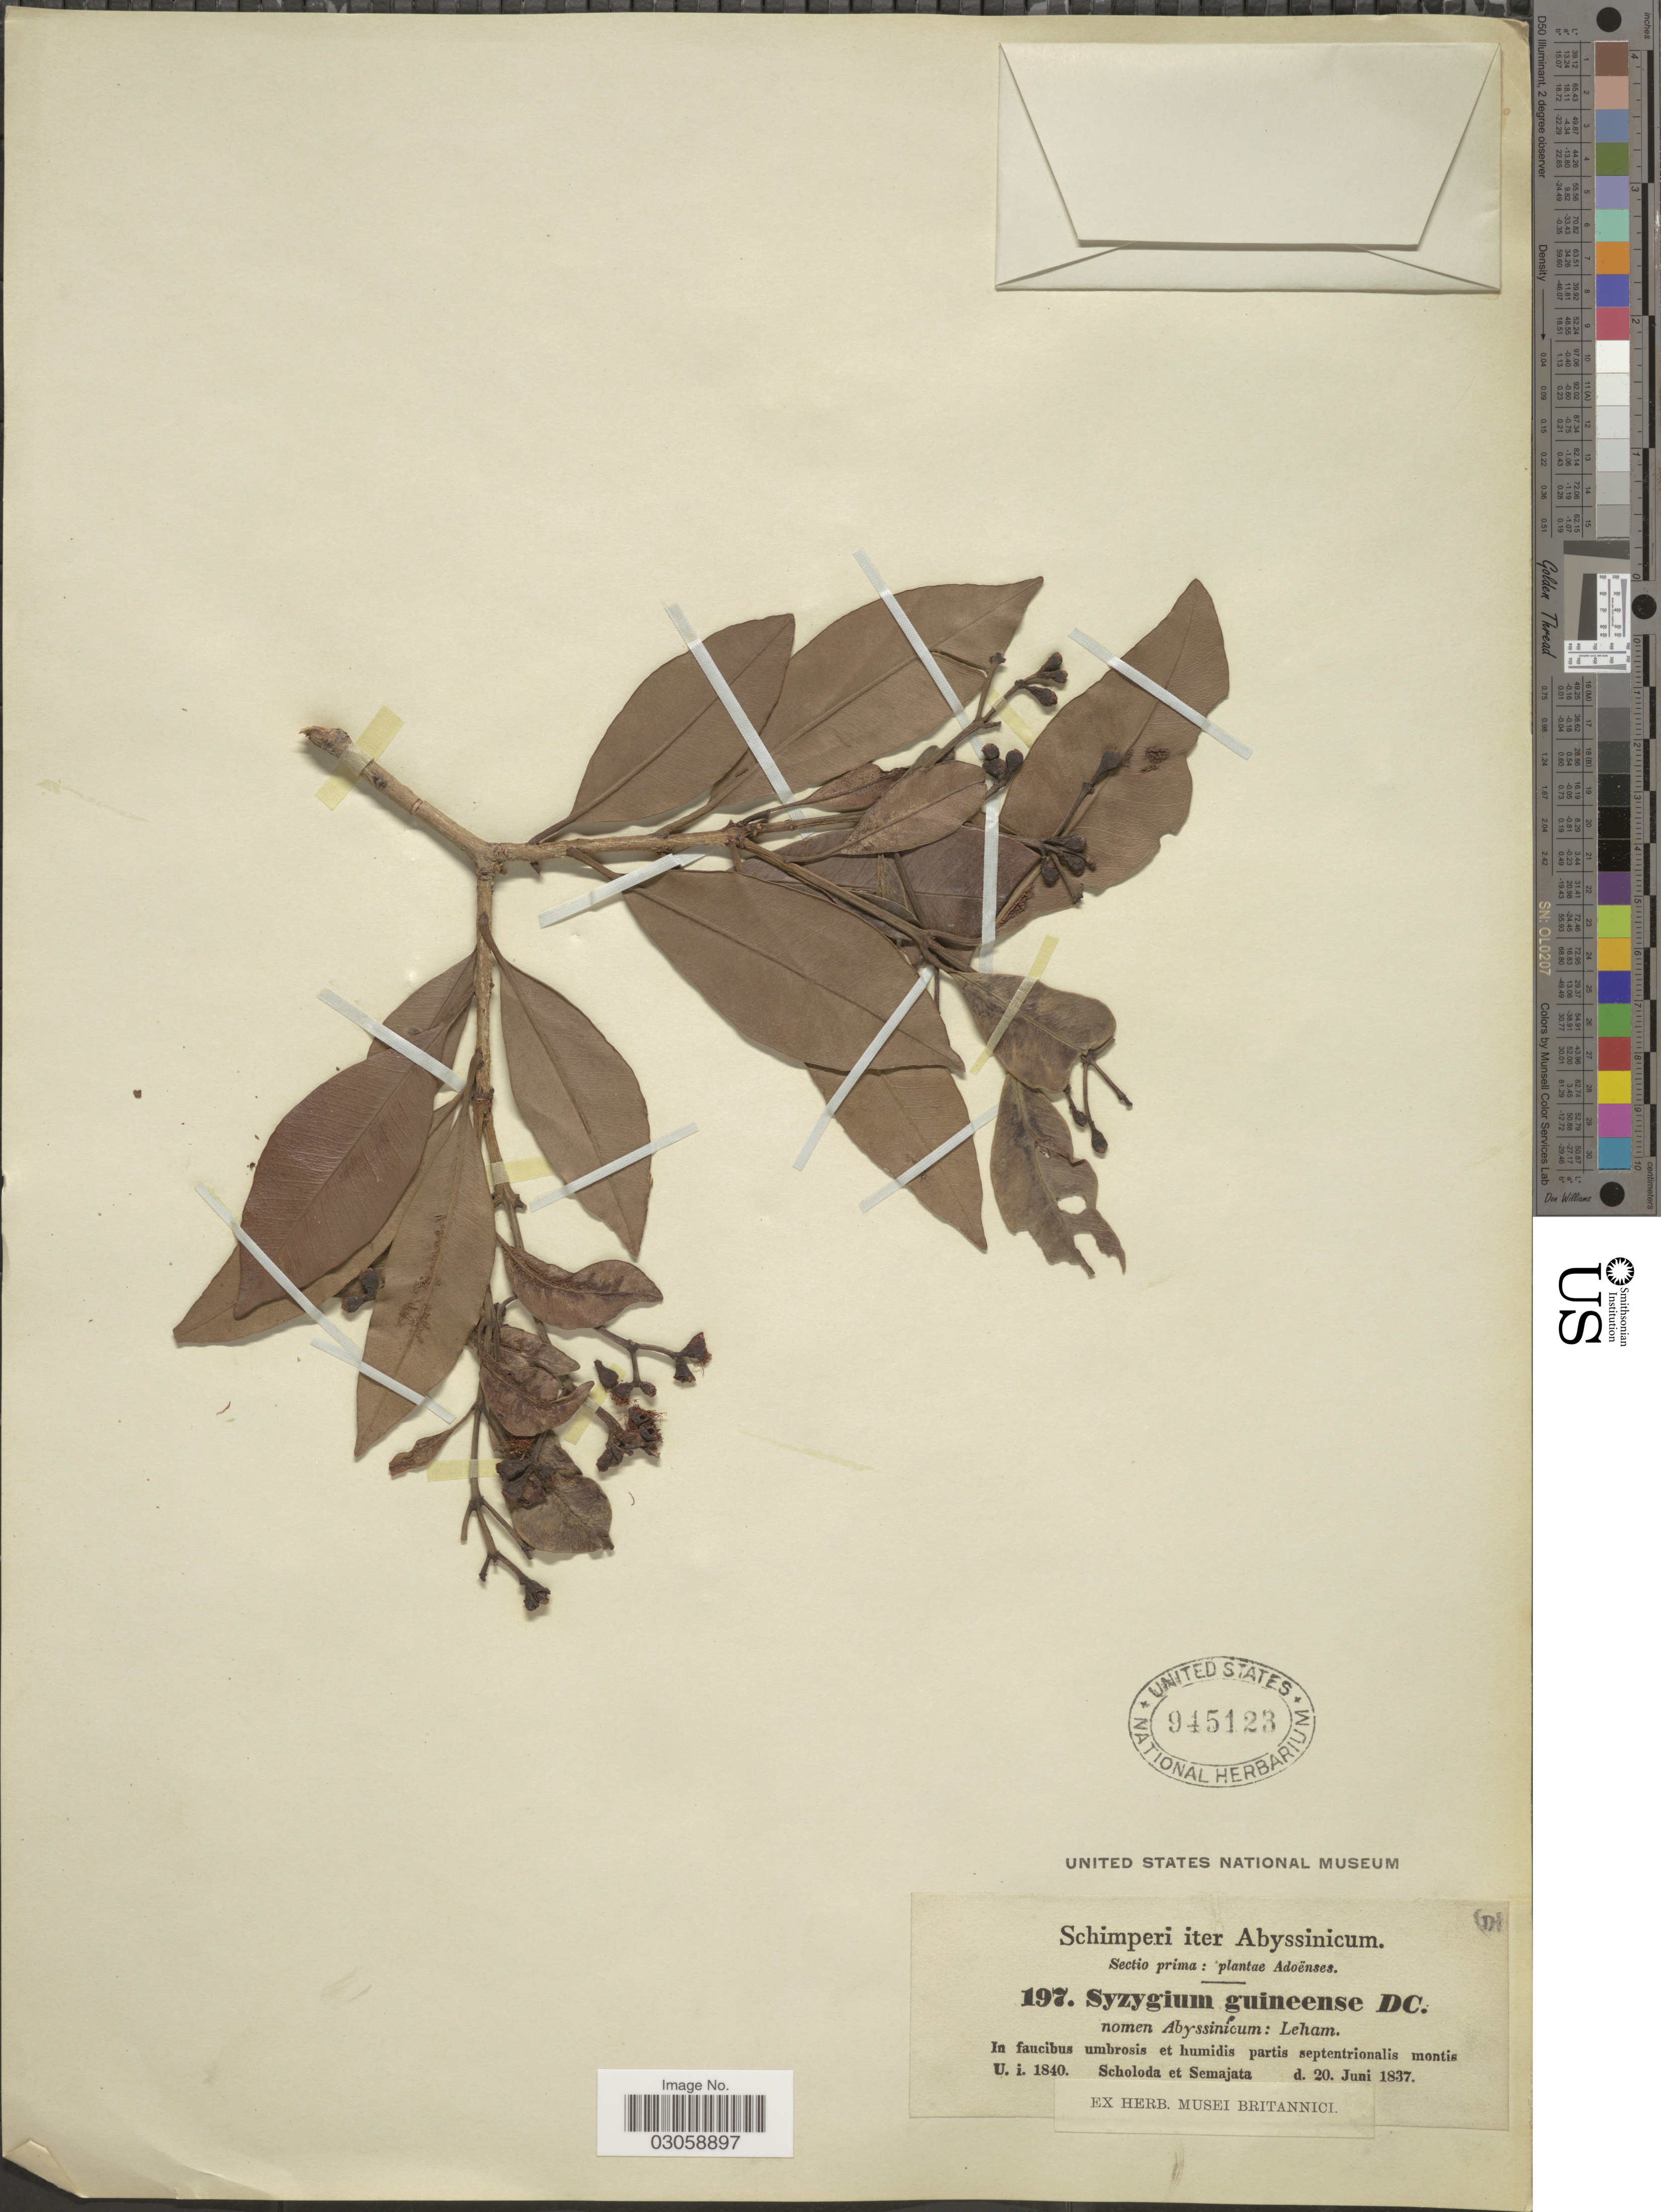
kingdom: Plantae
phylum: Tracheophyta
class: Magnoliopsida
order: Myrtales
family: Myrtaceae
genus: Syzygium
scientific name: Syzygium guineense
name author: (Willd.) DC.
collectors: -. Schimper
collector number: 197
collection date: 1837-06-20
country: Eritrea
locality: Abyssinicum, In faucibus umbrosis et humid partis septentrionalis montis Scholoda et Semajata.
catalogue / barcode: US 945123